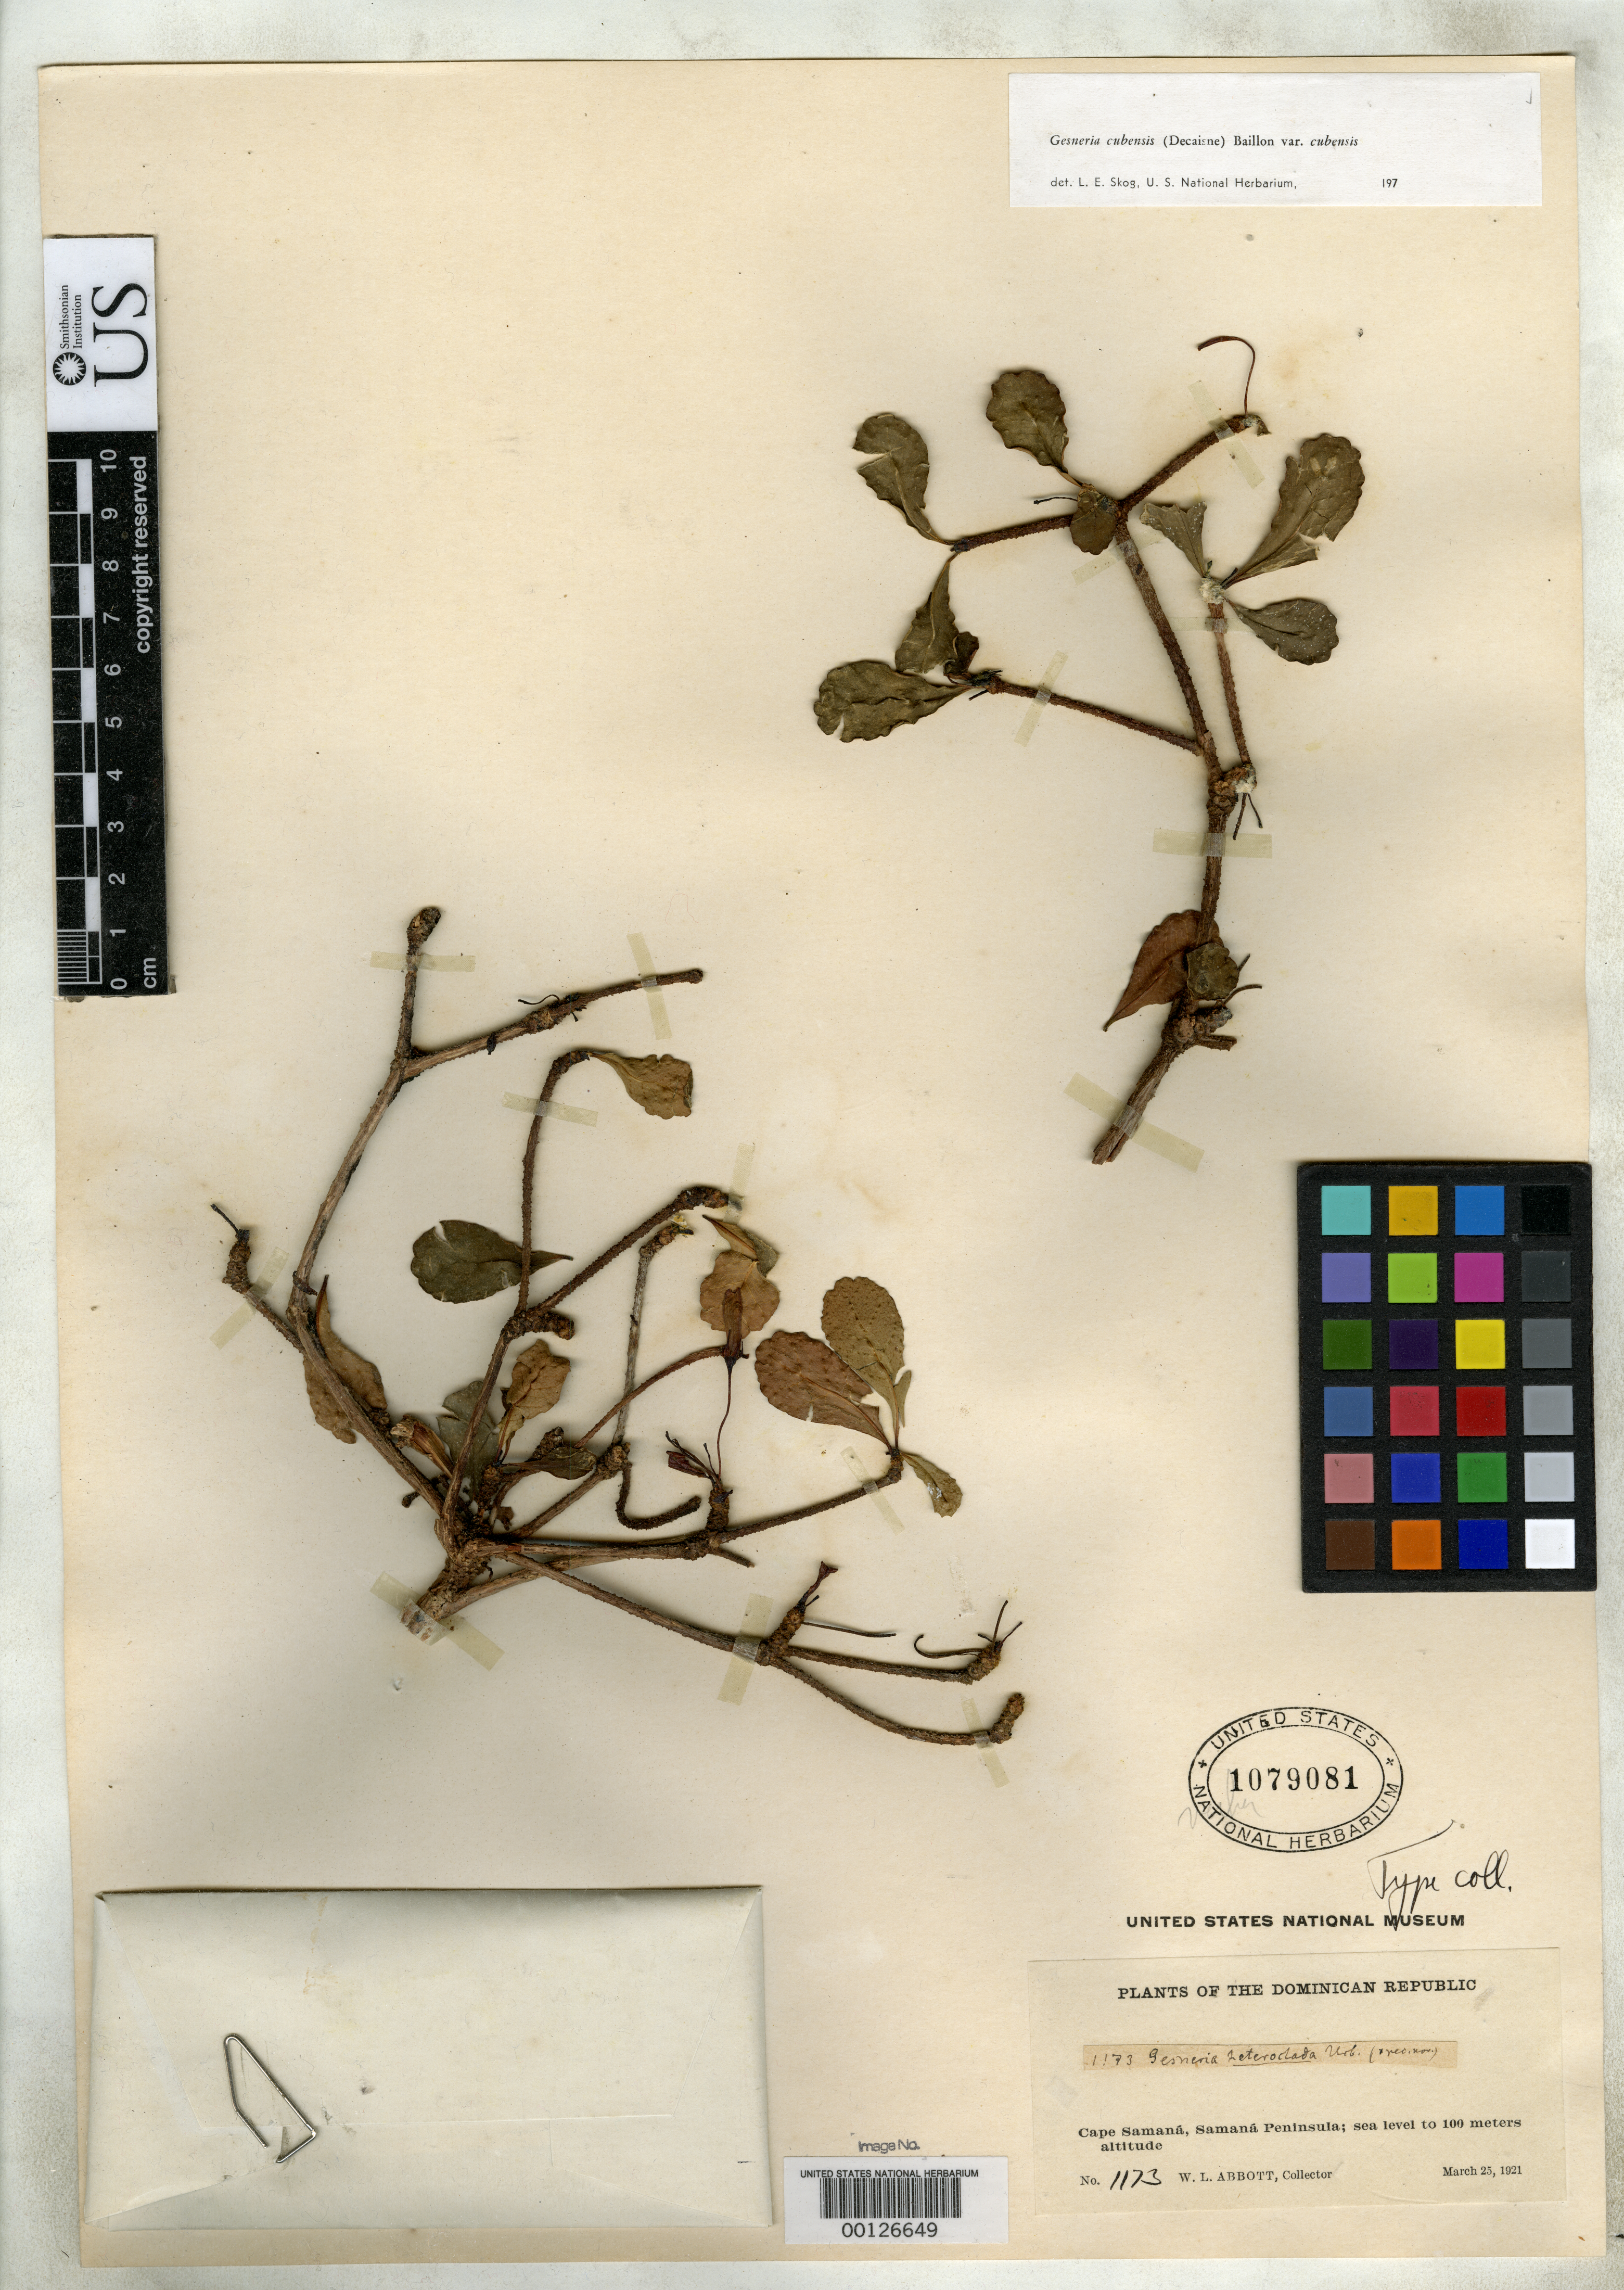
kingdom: Plantae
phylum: Tracheophyta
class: Magnoliopsida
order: Lamiales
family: Gesneriaceae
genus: Gesneria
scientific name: Gesneria heteroclada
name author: Urb.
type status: Isotype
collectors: W. L. Abbott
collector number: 1173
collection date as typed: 25 Mar 1921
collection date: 1921-03-25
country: Dominican Republic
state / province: Samaná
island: Hispaniola Island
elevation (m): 100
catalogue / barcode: US 1079081